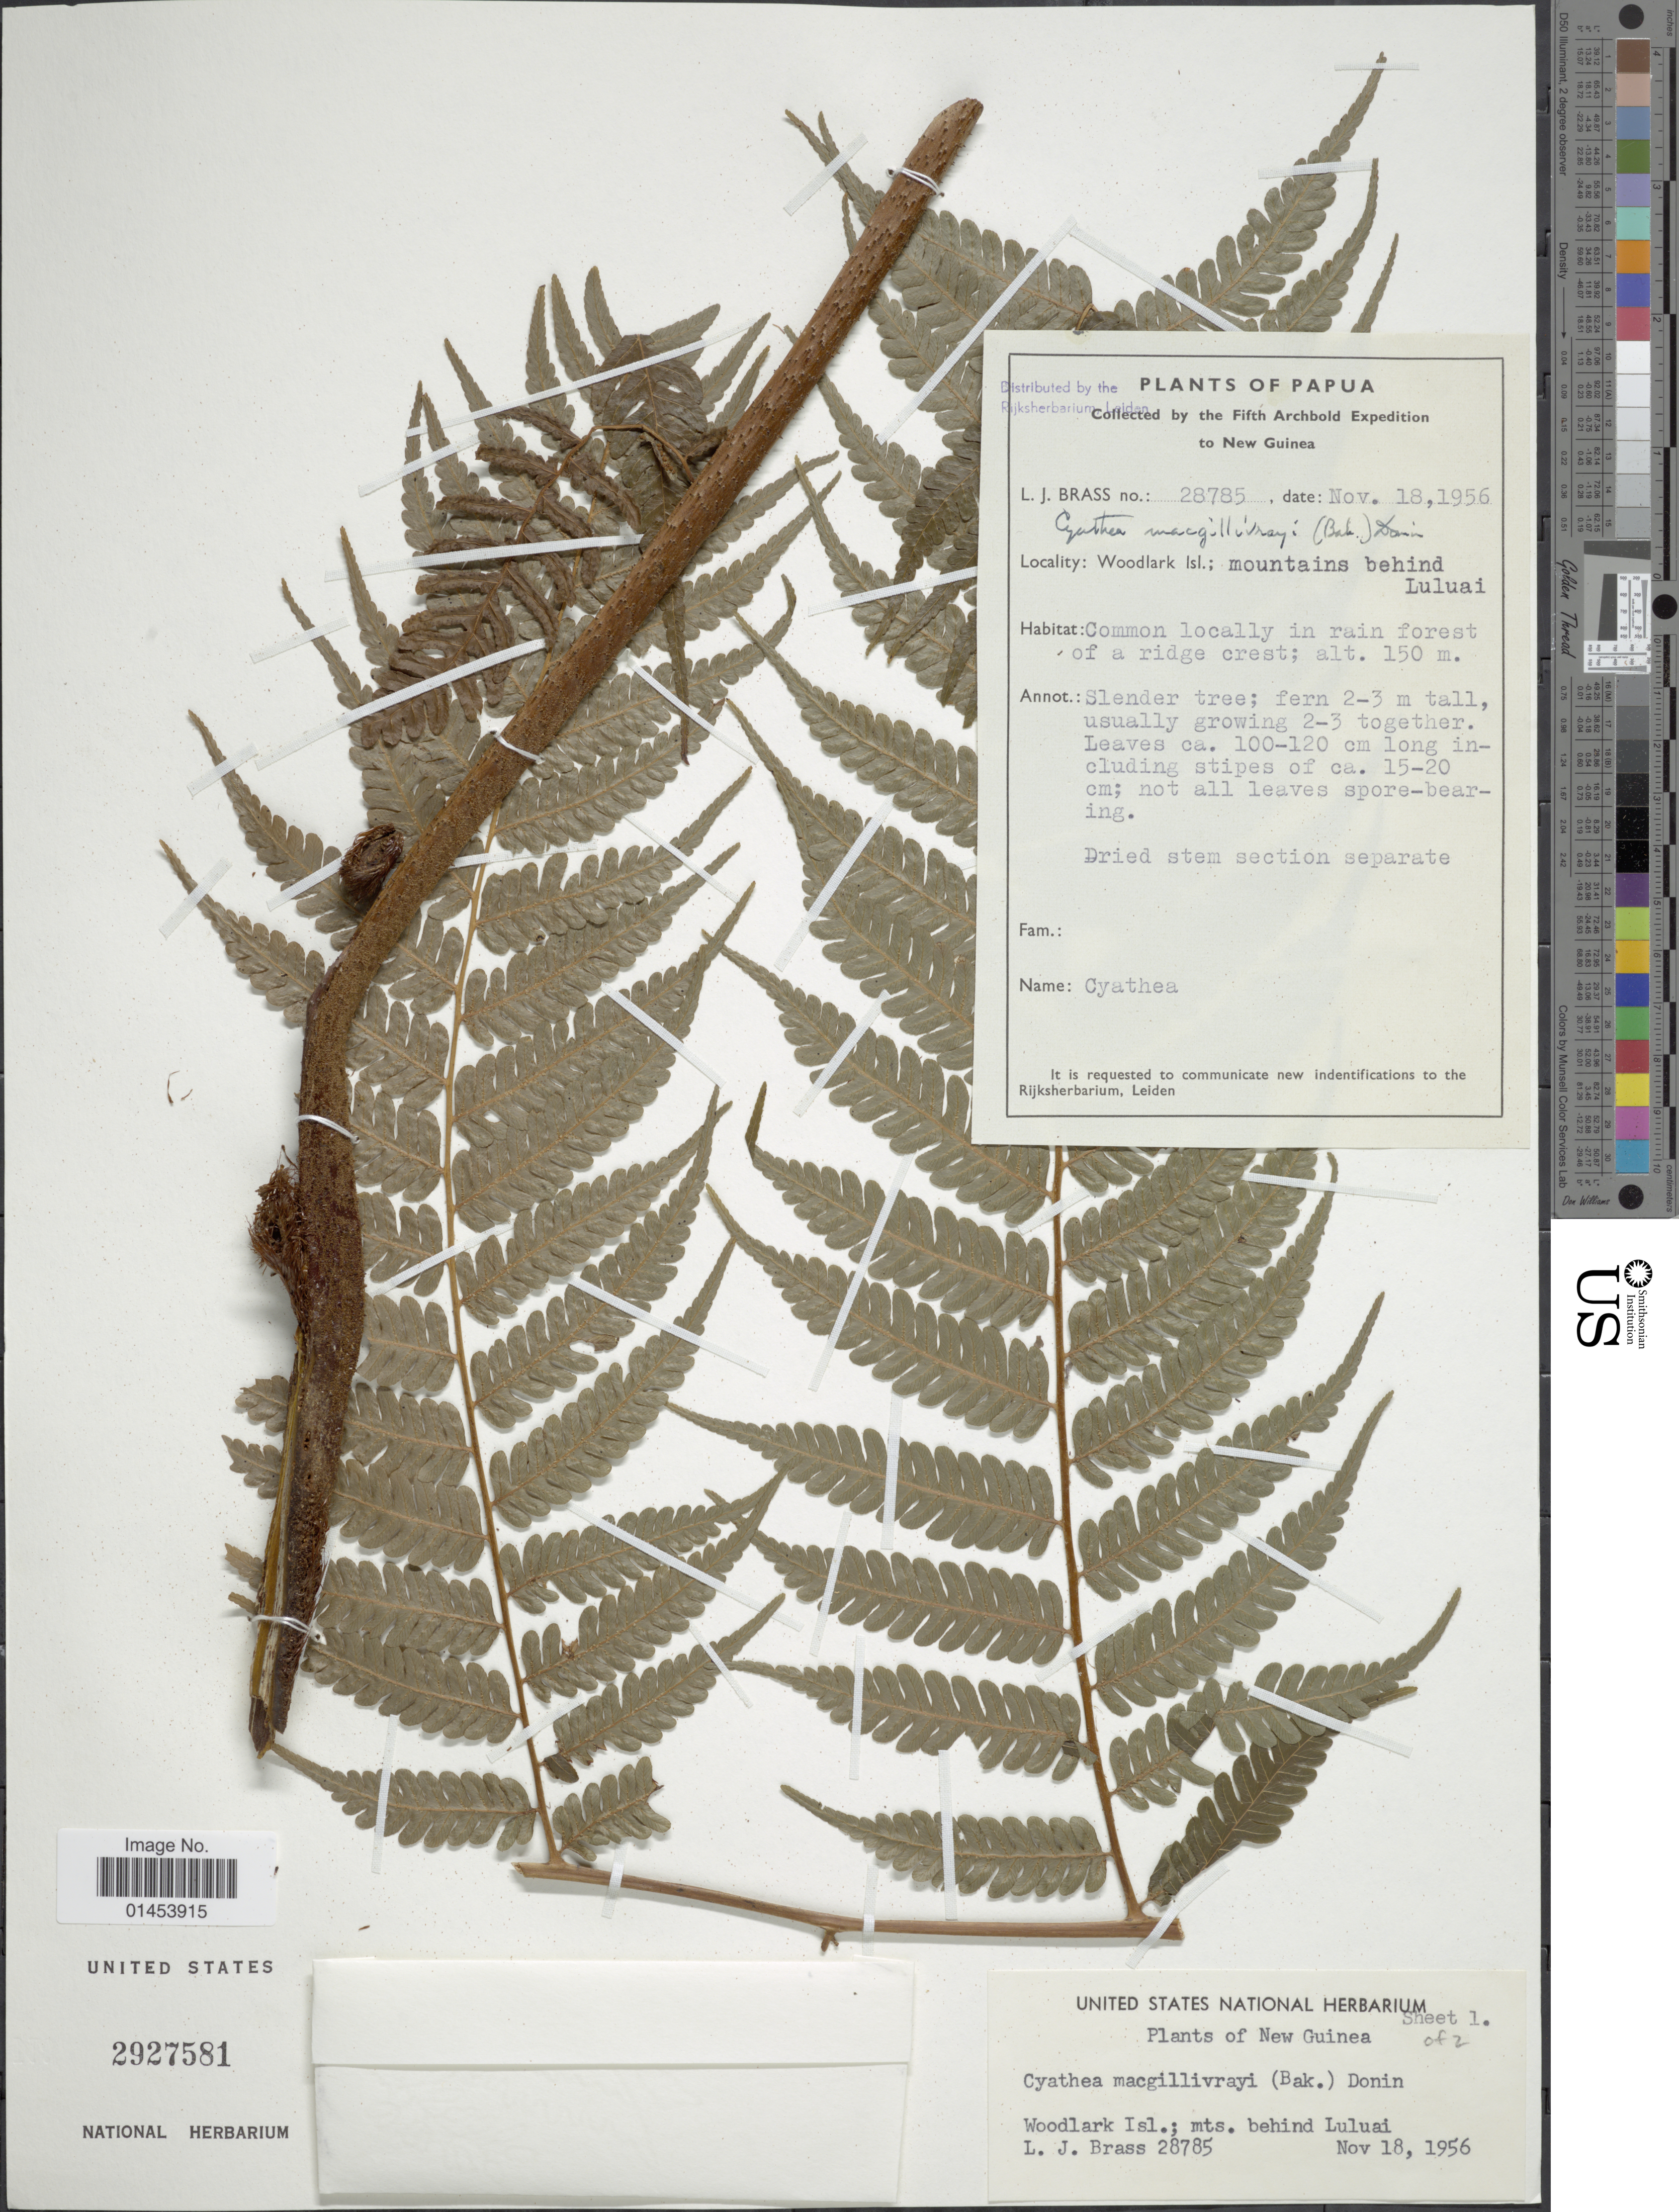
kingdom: Plantae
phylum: Tracheophyta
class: Polypodiopsida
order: Cyatheales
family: Cyatheaceae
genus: Cyathea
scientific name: Cyathea macgillivrayi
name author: (Baker) Domin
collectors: L. J. Brass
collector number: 28785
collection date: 1956-11-18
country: Papua New Guinea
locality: Woodlark Isl.: mountains behind Luluai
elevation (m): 150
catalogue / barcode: US 2927581